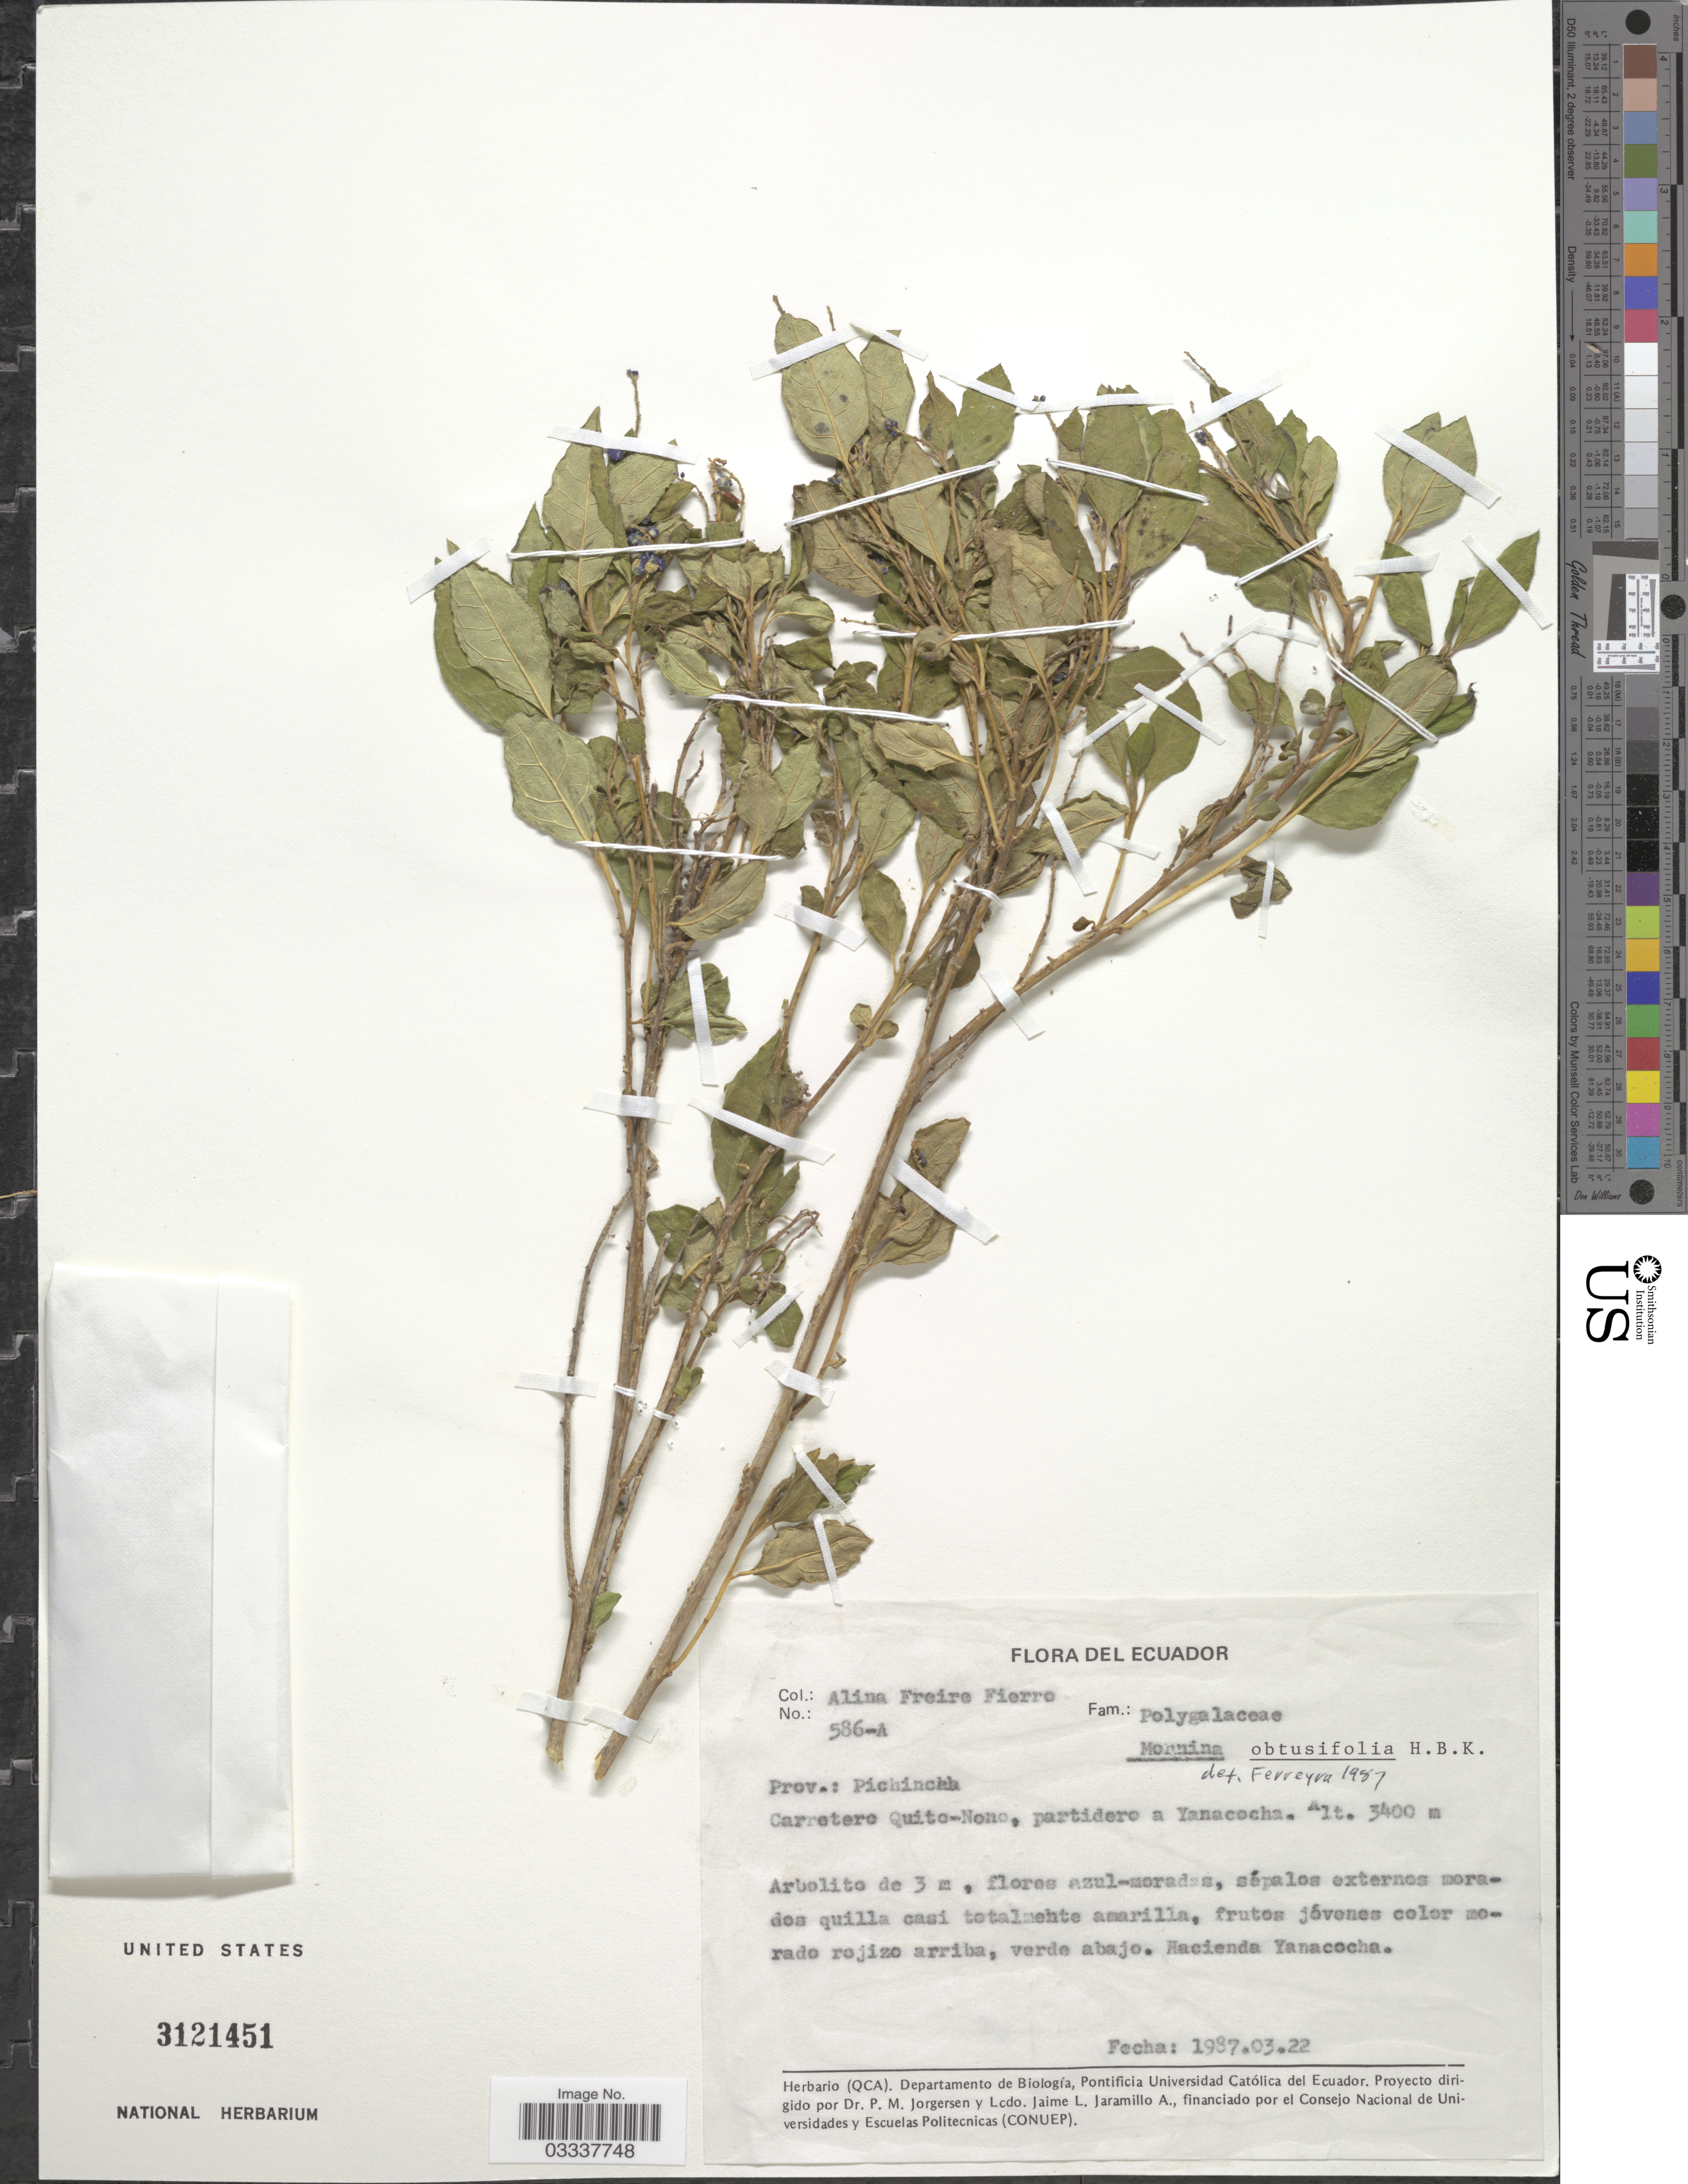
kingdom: Plantae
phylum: Tracheophyta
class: Magnoliopsida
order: Fabales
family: Polygalaceae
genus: Monnina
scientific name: Monnina phillyreoides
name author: (Bonpl.) B. Eriksen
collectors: A. Freire-Fierro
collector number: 586-A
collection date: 1987-03-22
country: Ecuador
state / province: Pichincha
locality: Carretero Quito-Nono, partidero a Yanacocha, Hacienda Yanacocha.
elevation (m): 3400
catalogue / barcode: US 3121451